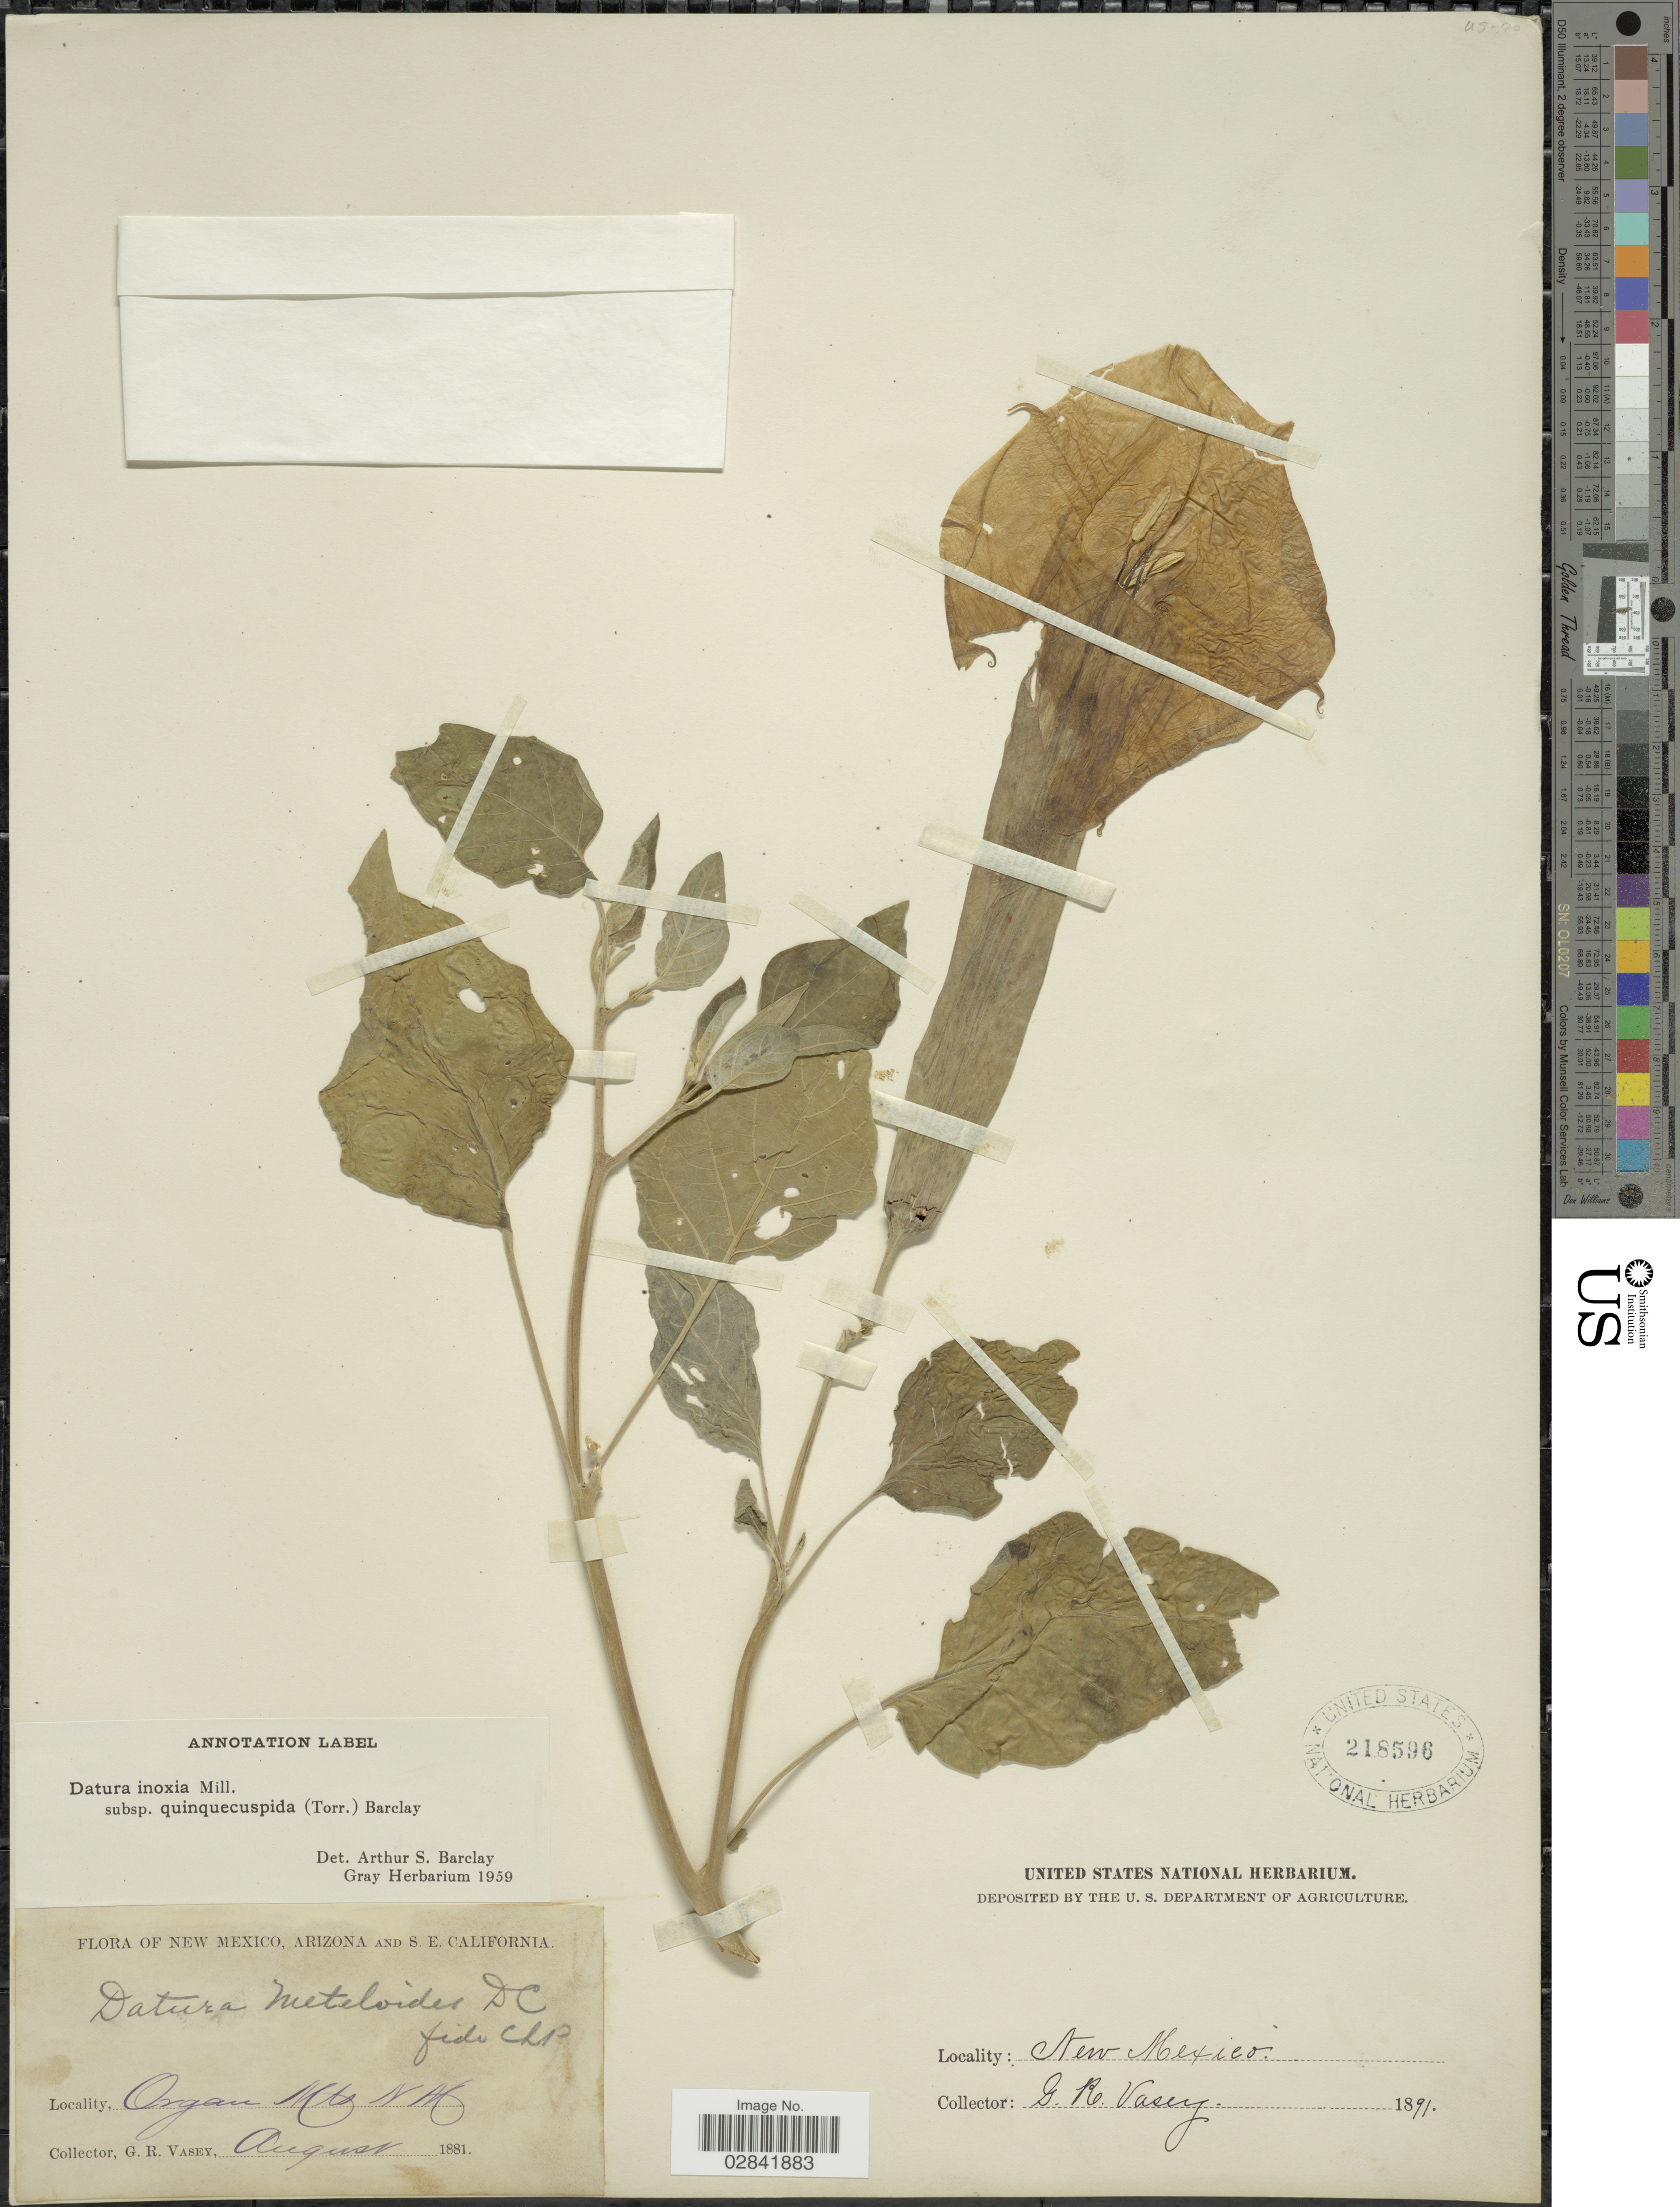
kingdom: Plantae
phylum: Tracheophyta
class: Magnoliopsida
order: Solanales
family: Solanaceae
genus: Datura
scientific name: Datura innoxia subsp. quinquecuspidata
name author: (Torr.) A.S. Barclay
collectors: G. R. Vasey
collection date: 1891-08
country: United States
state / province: New Mexico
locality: Organ Mts.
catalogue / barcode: US 218596